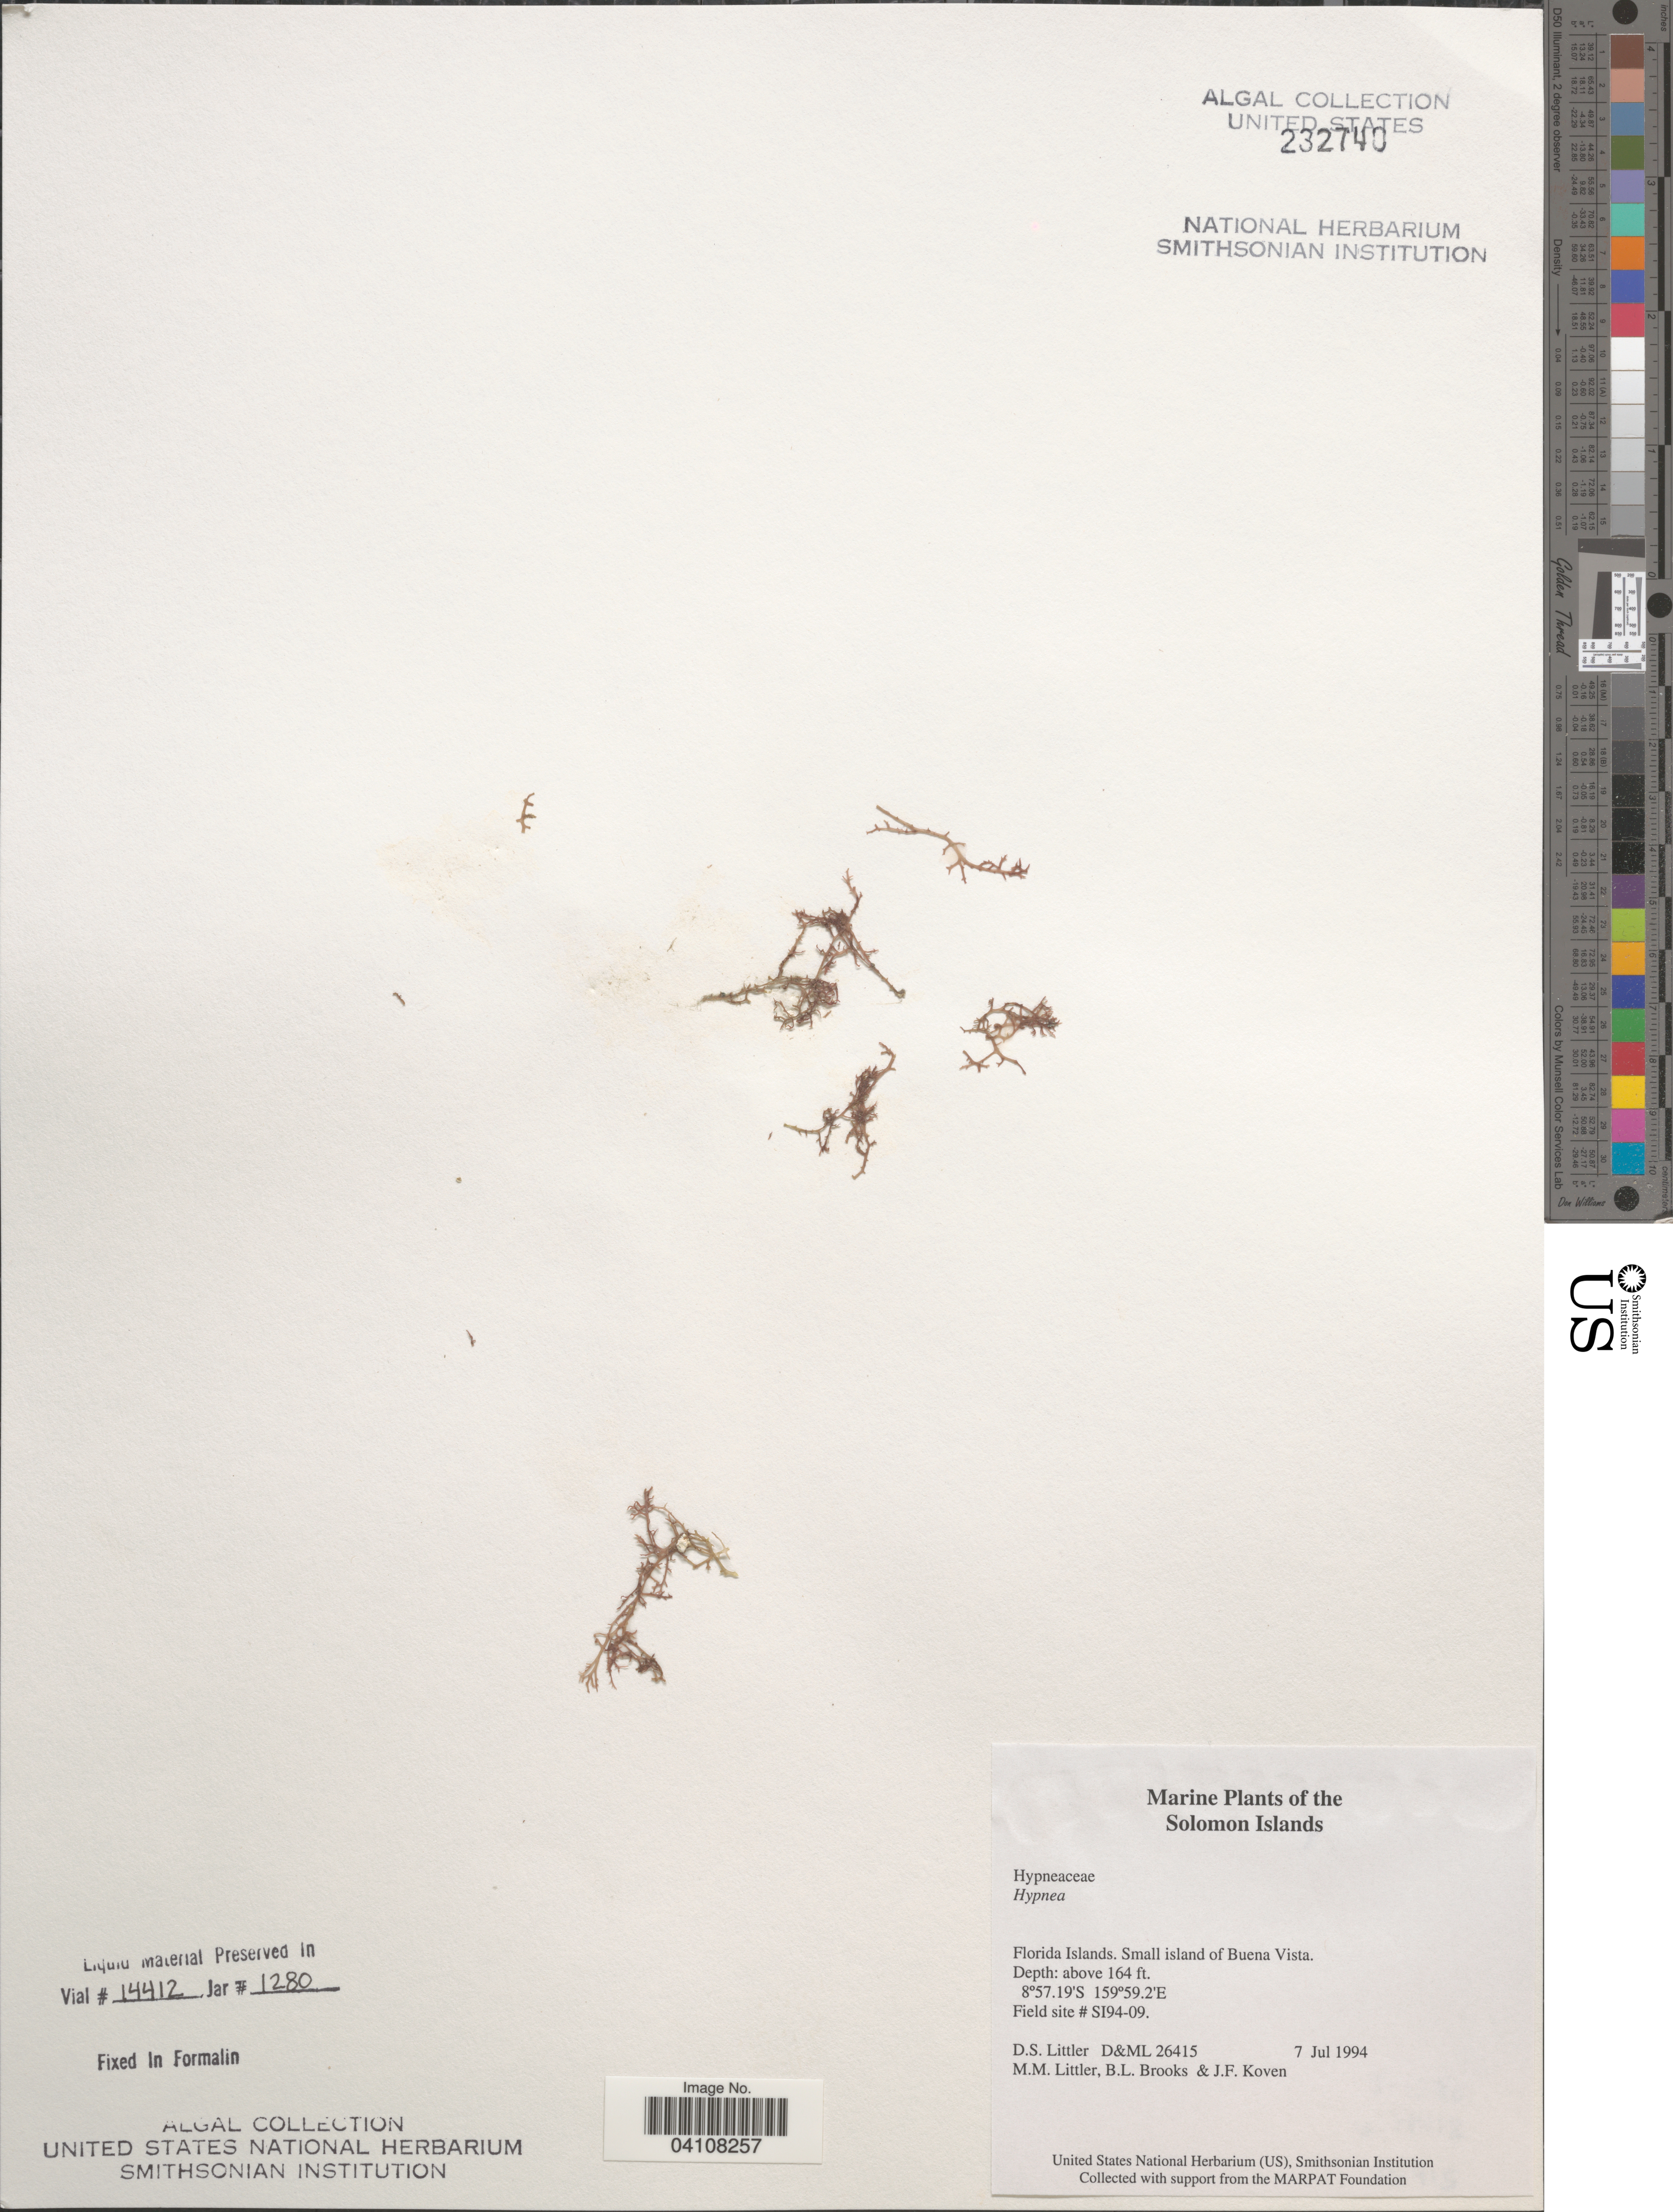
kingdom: Plantae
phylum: Rhodophyta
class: Florideophyceae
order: Gigartinales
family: Cystocloniaceae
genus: Hypnea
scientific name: Hypnea sp.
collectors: D. S. Littler, B. Brooks & J. Koven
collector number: D&ML26415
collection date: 1994-07-07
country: Solomon Islands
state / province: Solomon Islands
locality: Florida Islands. Small island of Buena Vista. Field site # SI94-09.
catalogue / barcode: US 232740